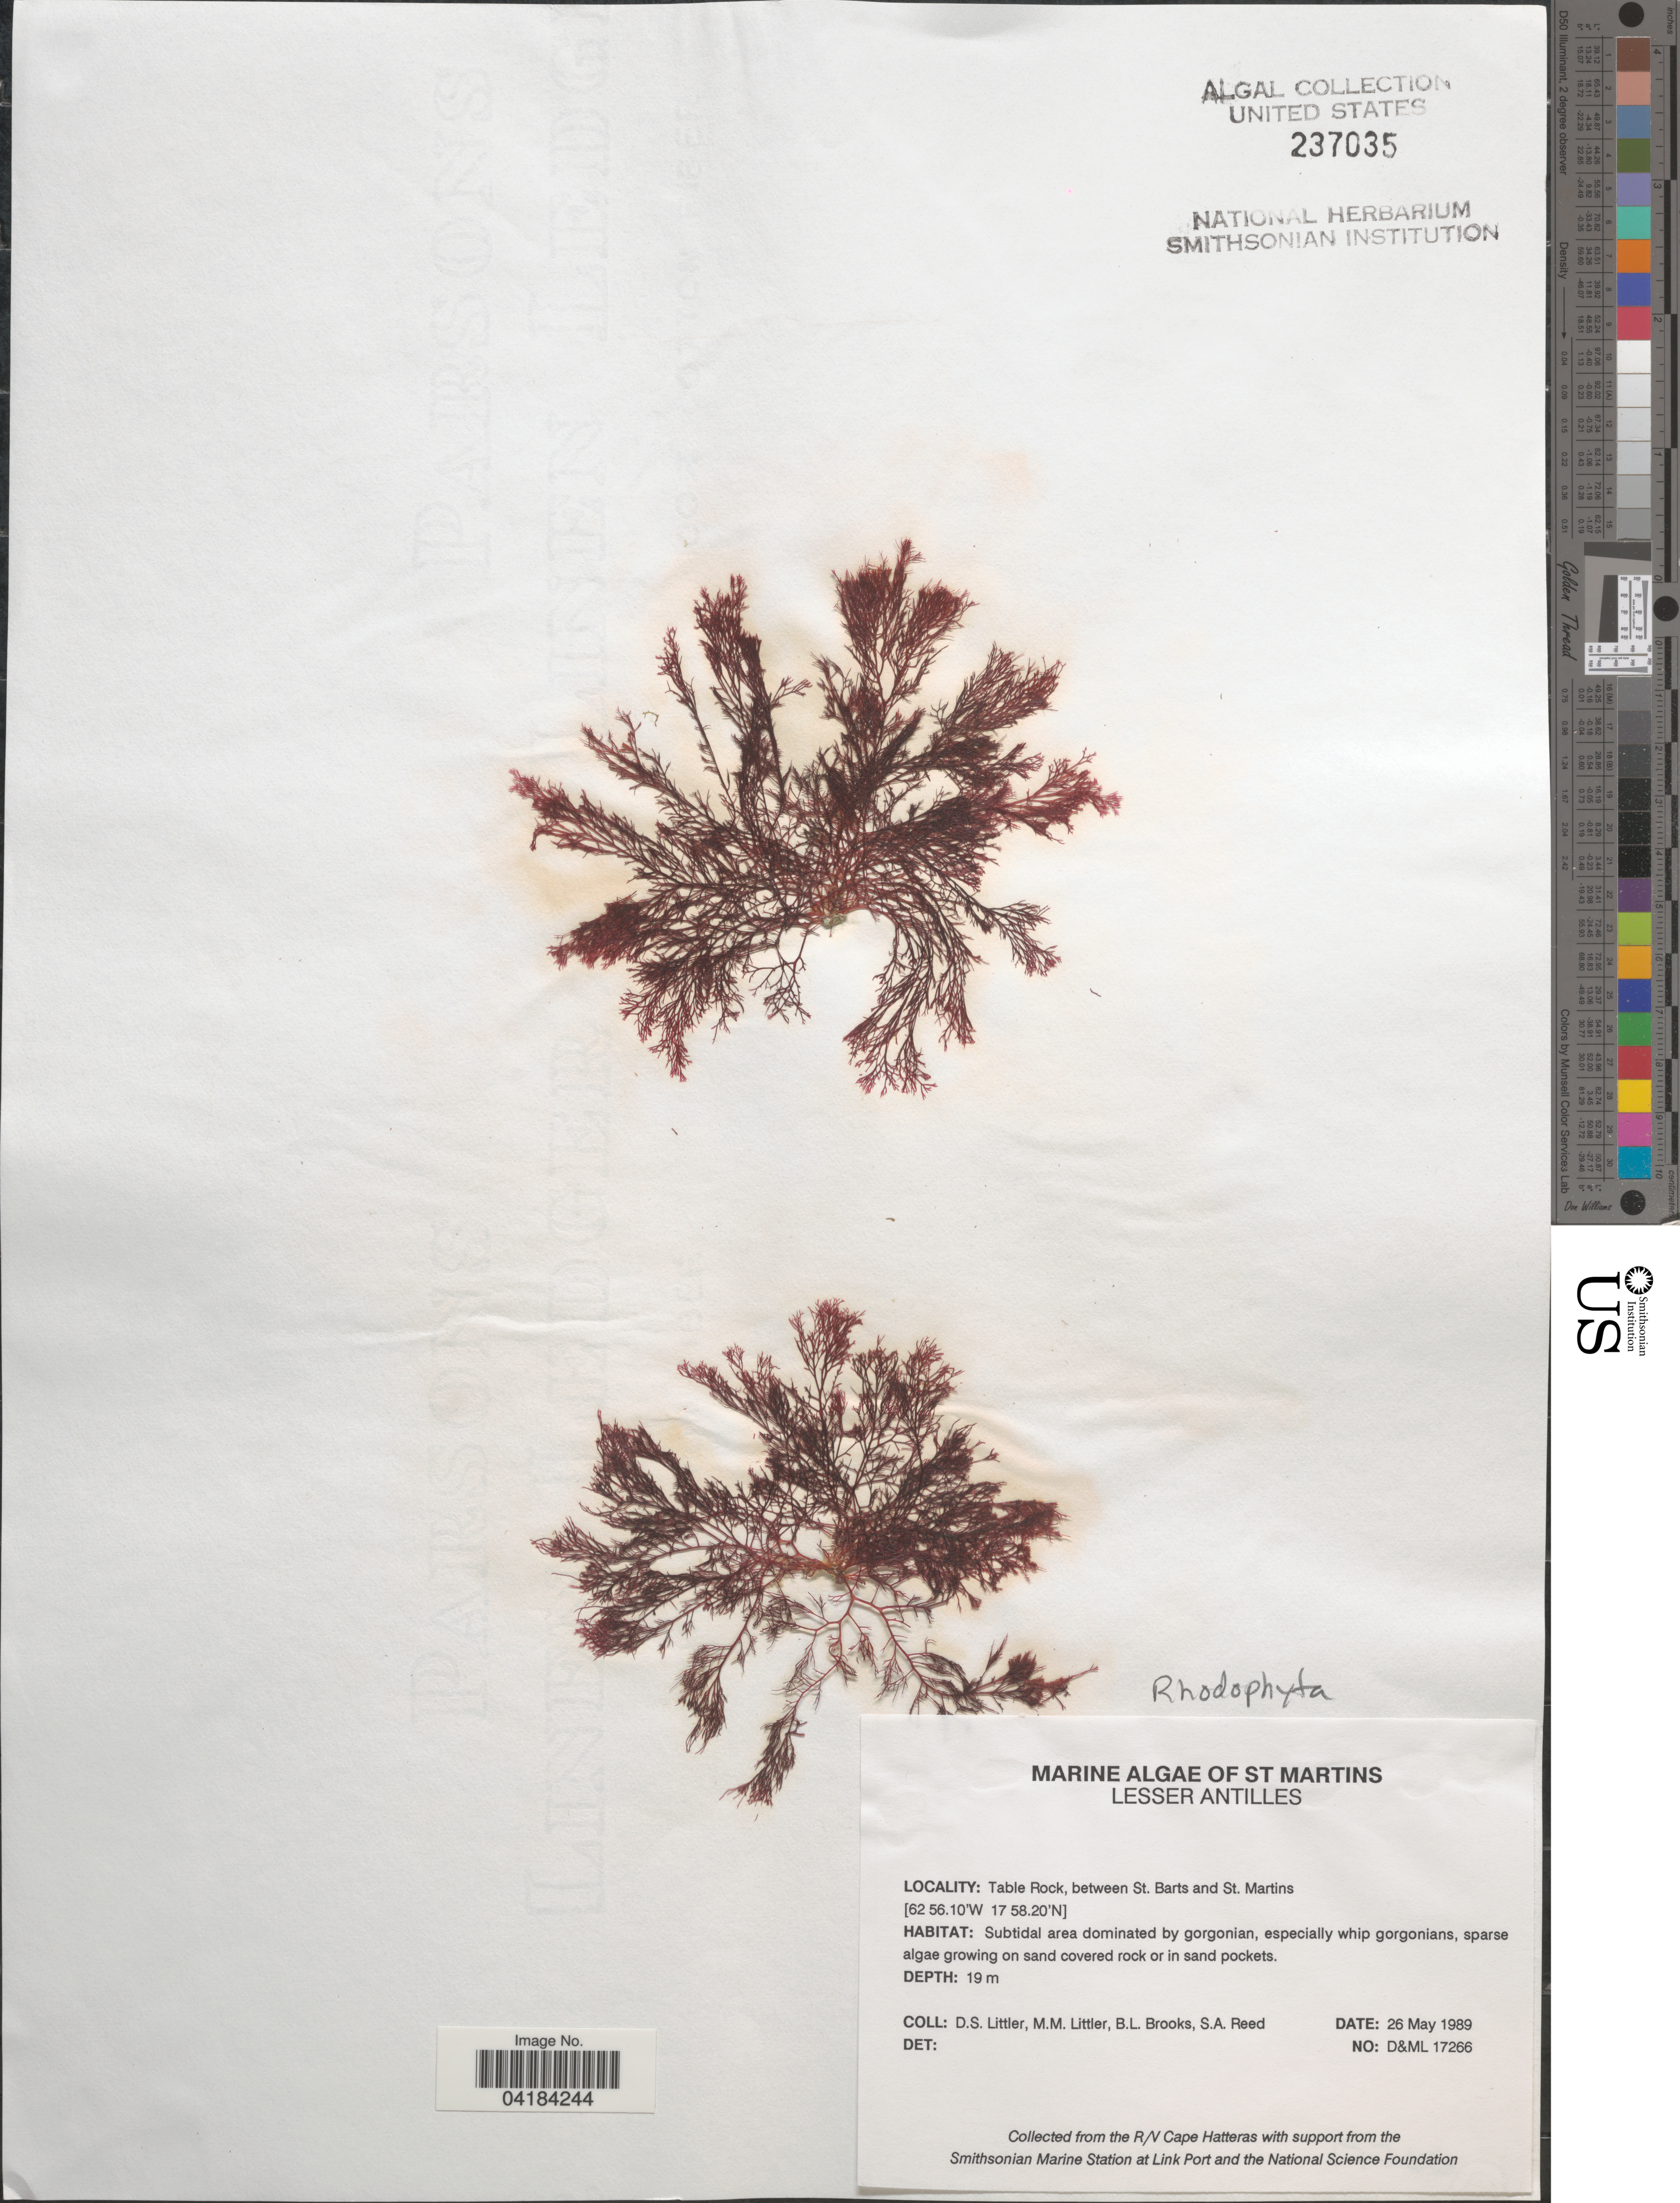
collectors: D. S. Littler, B. Brooks & S. Reed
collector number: D&ML17266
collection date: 1989-05-26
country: Sint Maartin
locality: St. Martins. Table Rock, between St. Barts and St. Martins. Lesser Antilles.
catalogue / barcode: US 237035